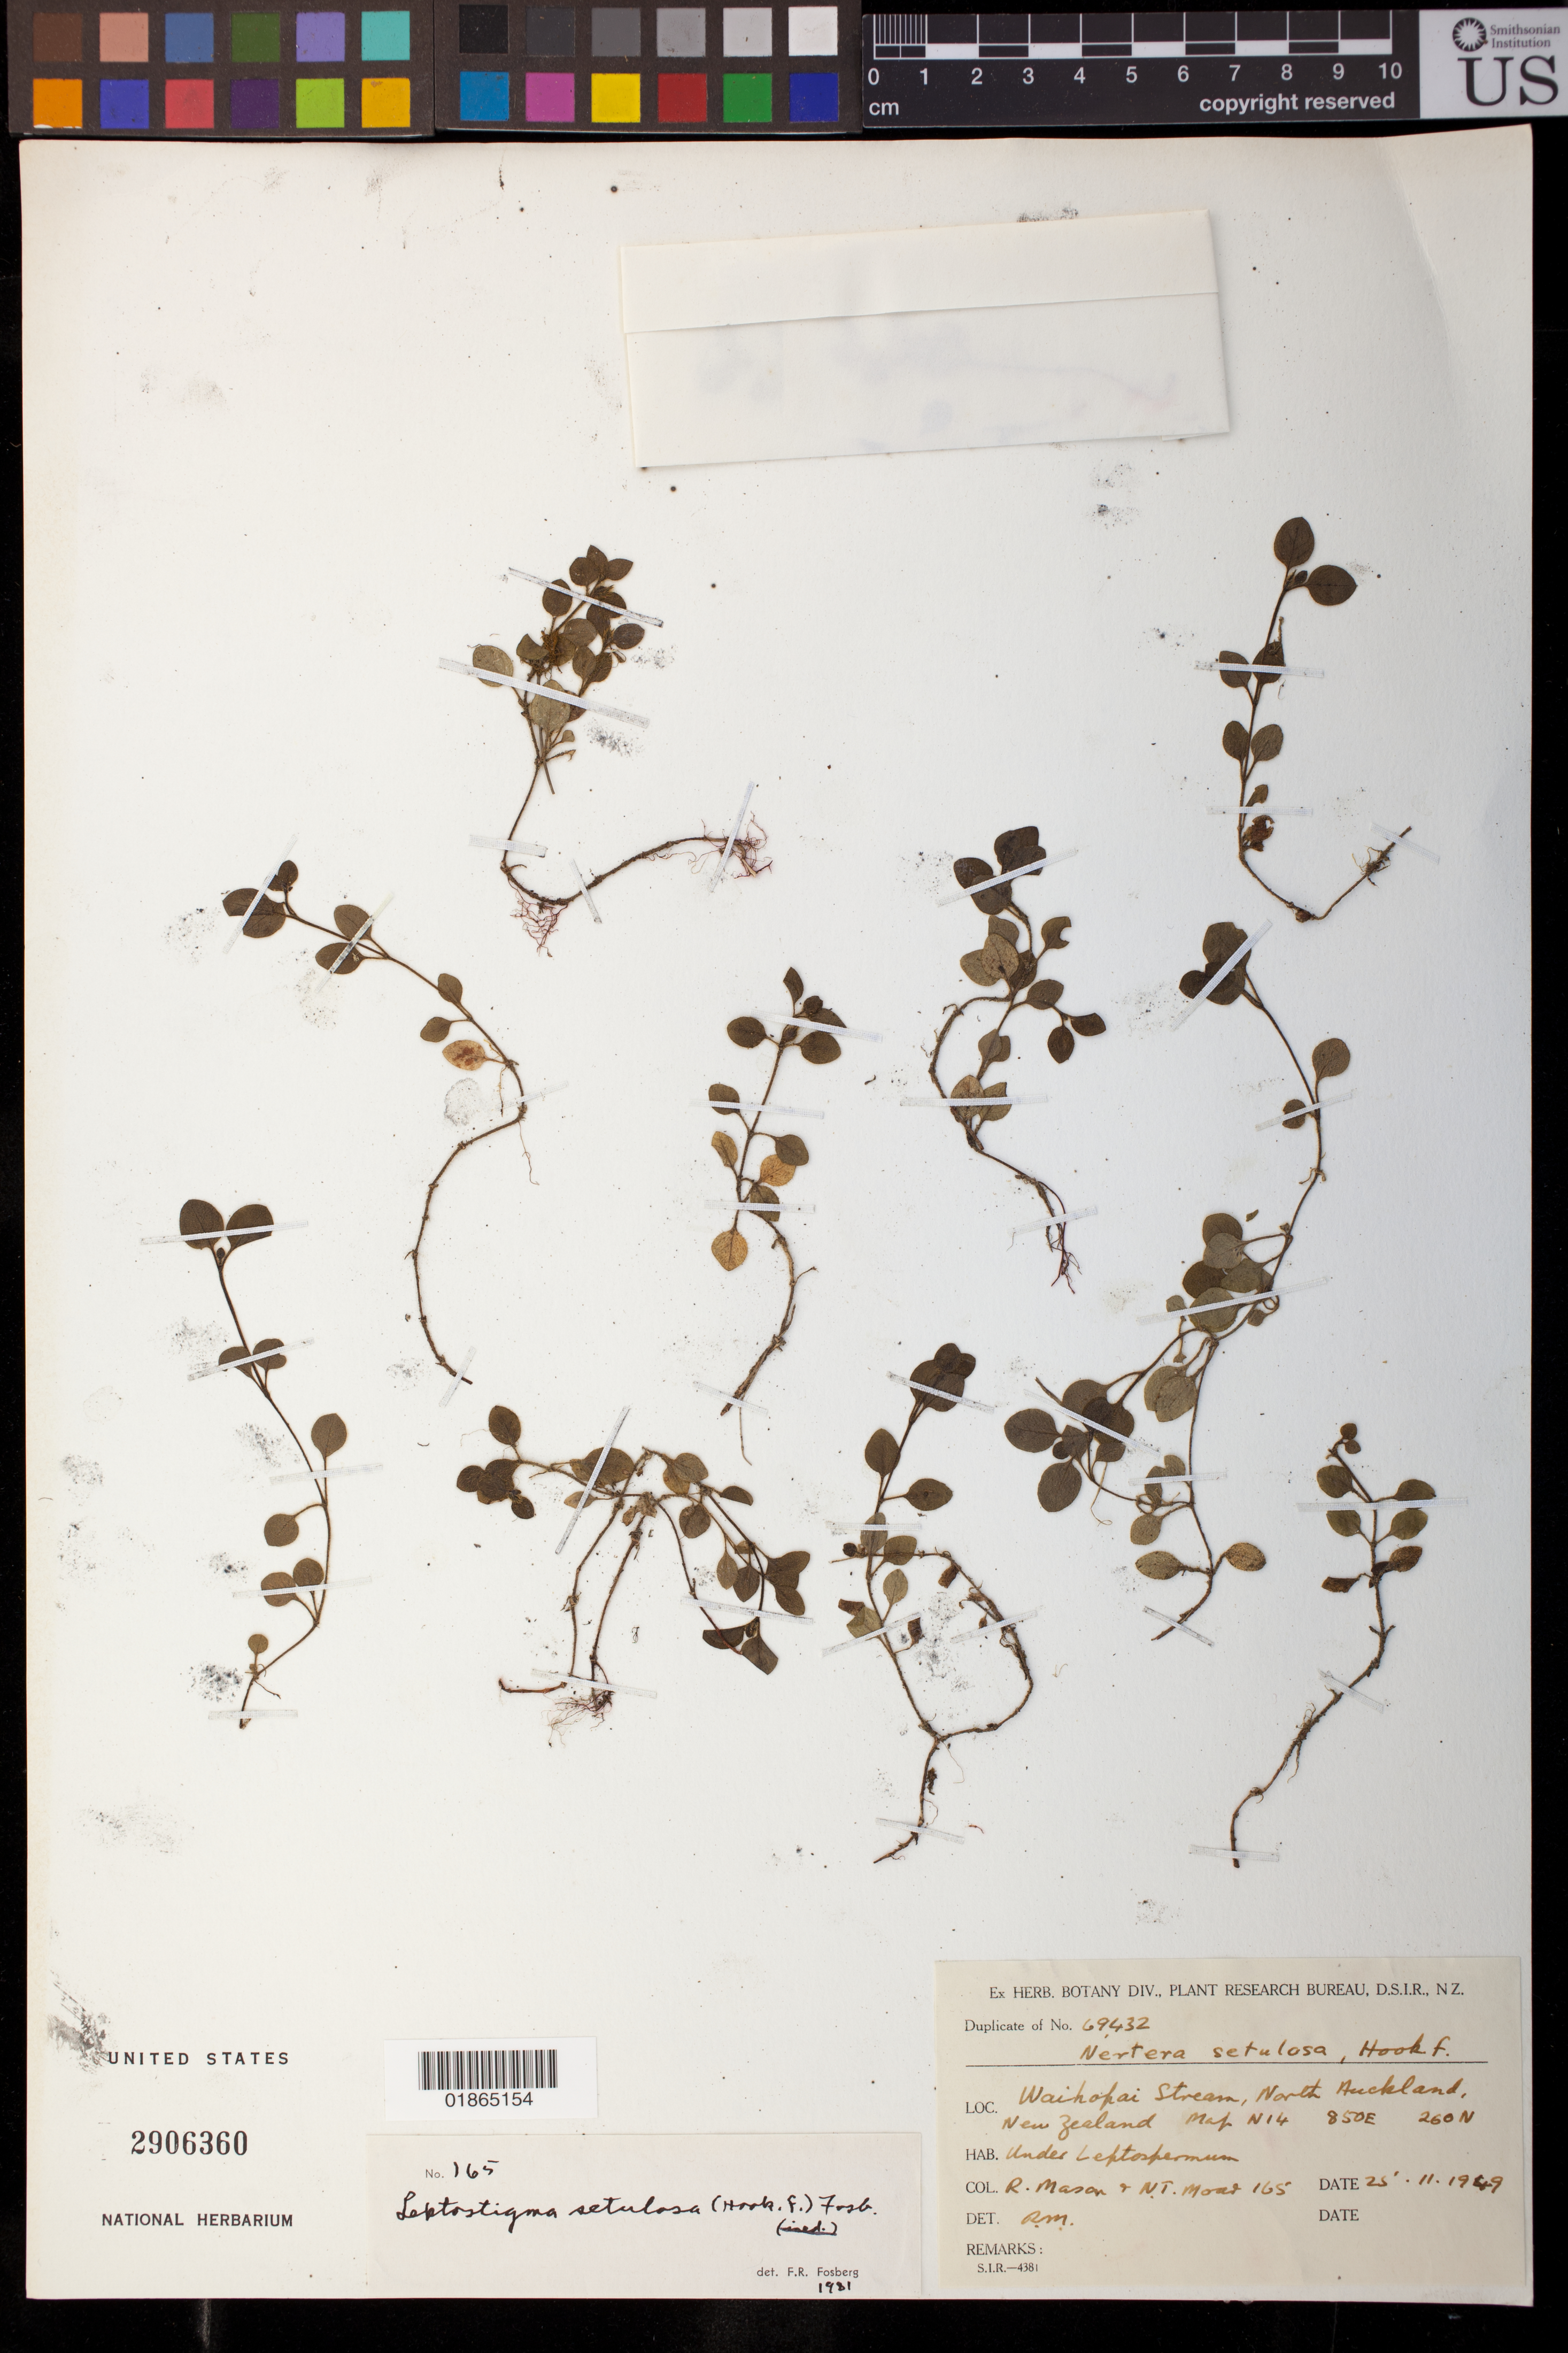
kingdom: Plantae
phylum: Tracheophyta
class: Magnoliopsida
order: Gentianales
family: Rubiaceae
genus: Leptostigma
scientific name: Leptostigma setulosa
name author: (Hook. f.) Fosberg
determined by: Fosberg, F. R.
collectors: R. Mason & N. Moad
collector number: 69432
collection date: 1949-11-25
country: New Zealand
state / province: Auckland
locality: Waihopai Stream, North Auckland, Map N14.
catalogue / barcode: US 2906360